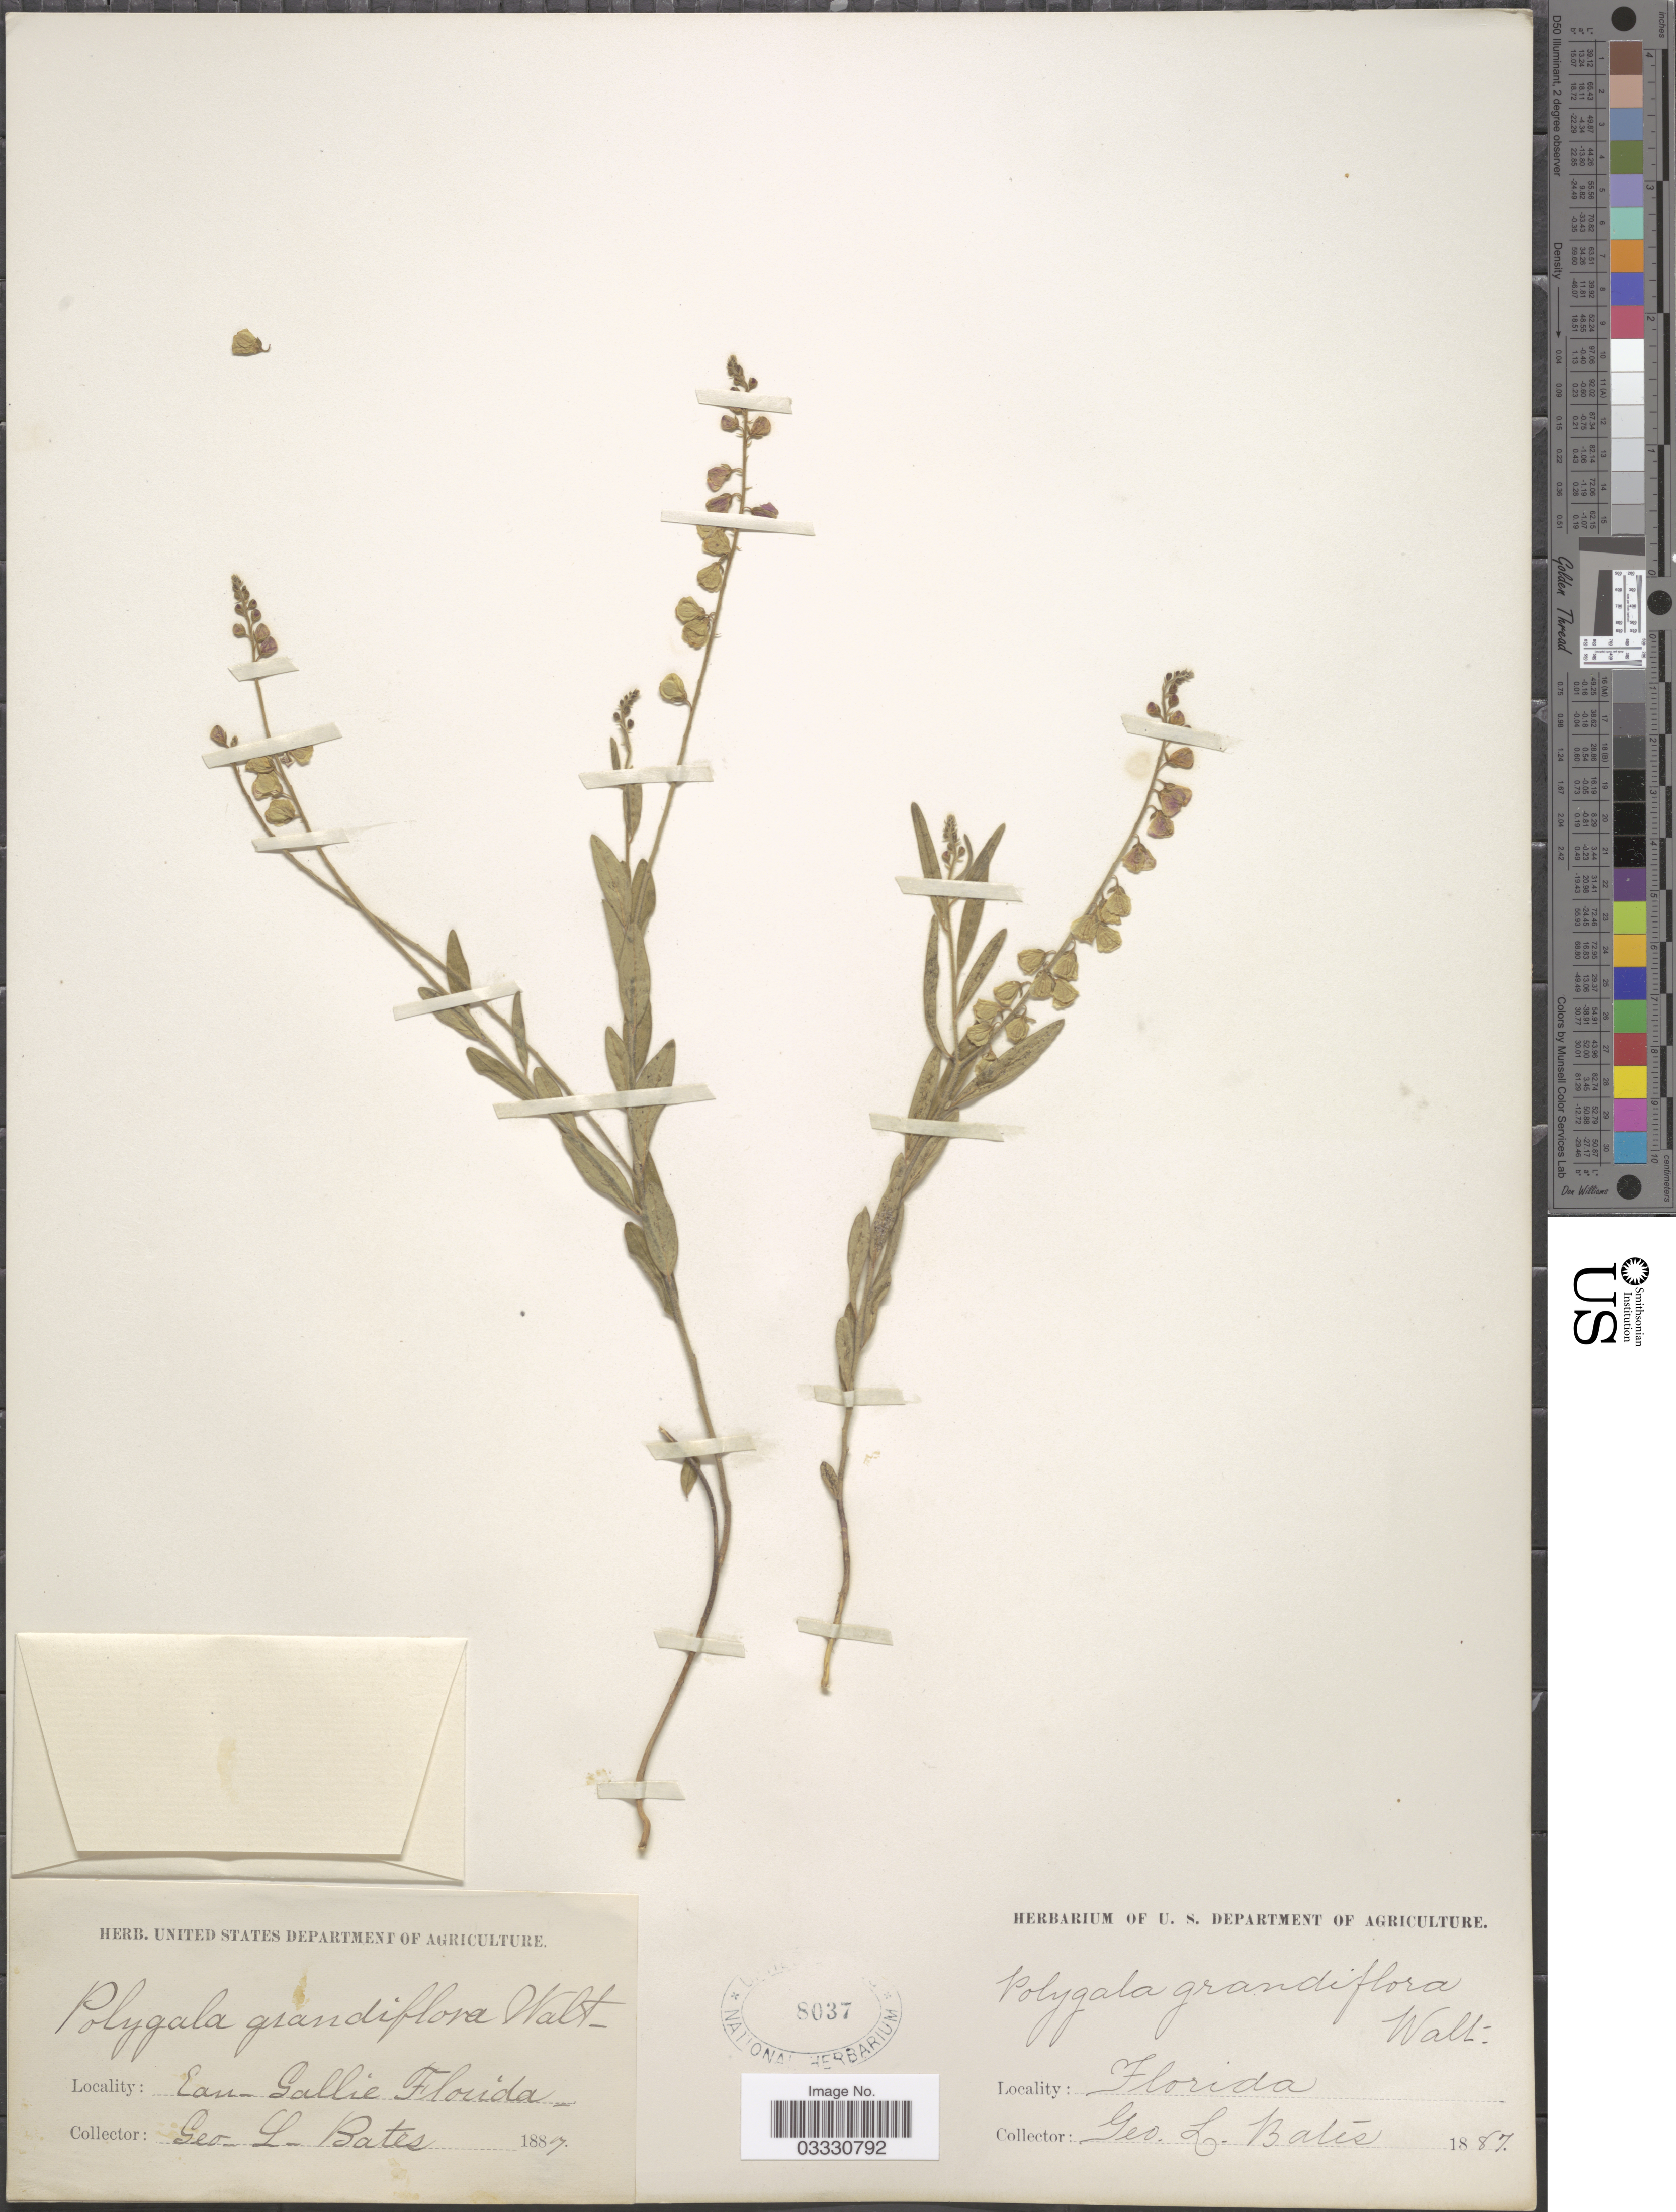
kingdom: Plantae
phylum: Tracheophyta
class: Magnoliopsida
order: Fabales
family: Polygalaceae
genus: Asemeia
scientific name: Asemeia grandiflora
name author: (Walter) Small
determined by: Strong, Mark T., (BOT), Smithsonian Institution - National Museum of Natural History (UNITED STATES)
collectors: G. Bates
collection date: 1887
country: United States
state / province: Florida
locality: Eau Gallie.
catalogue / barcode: US 8037